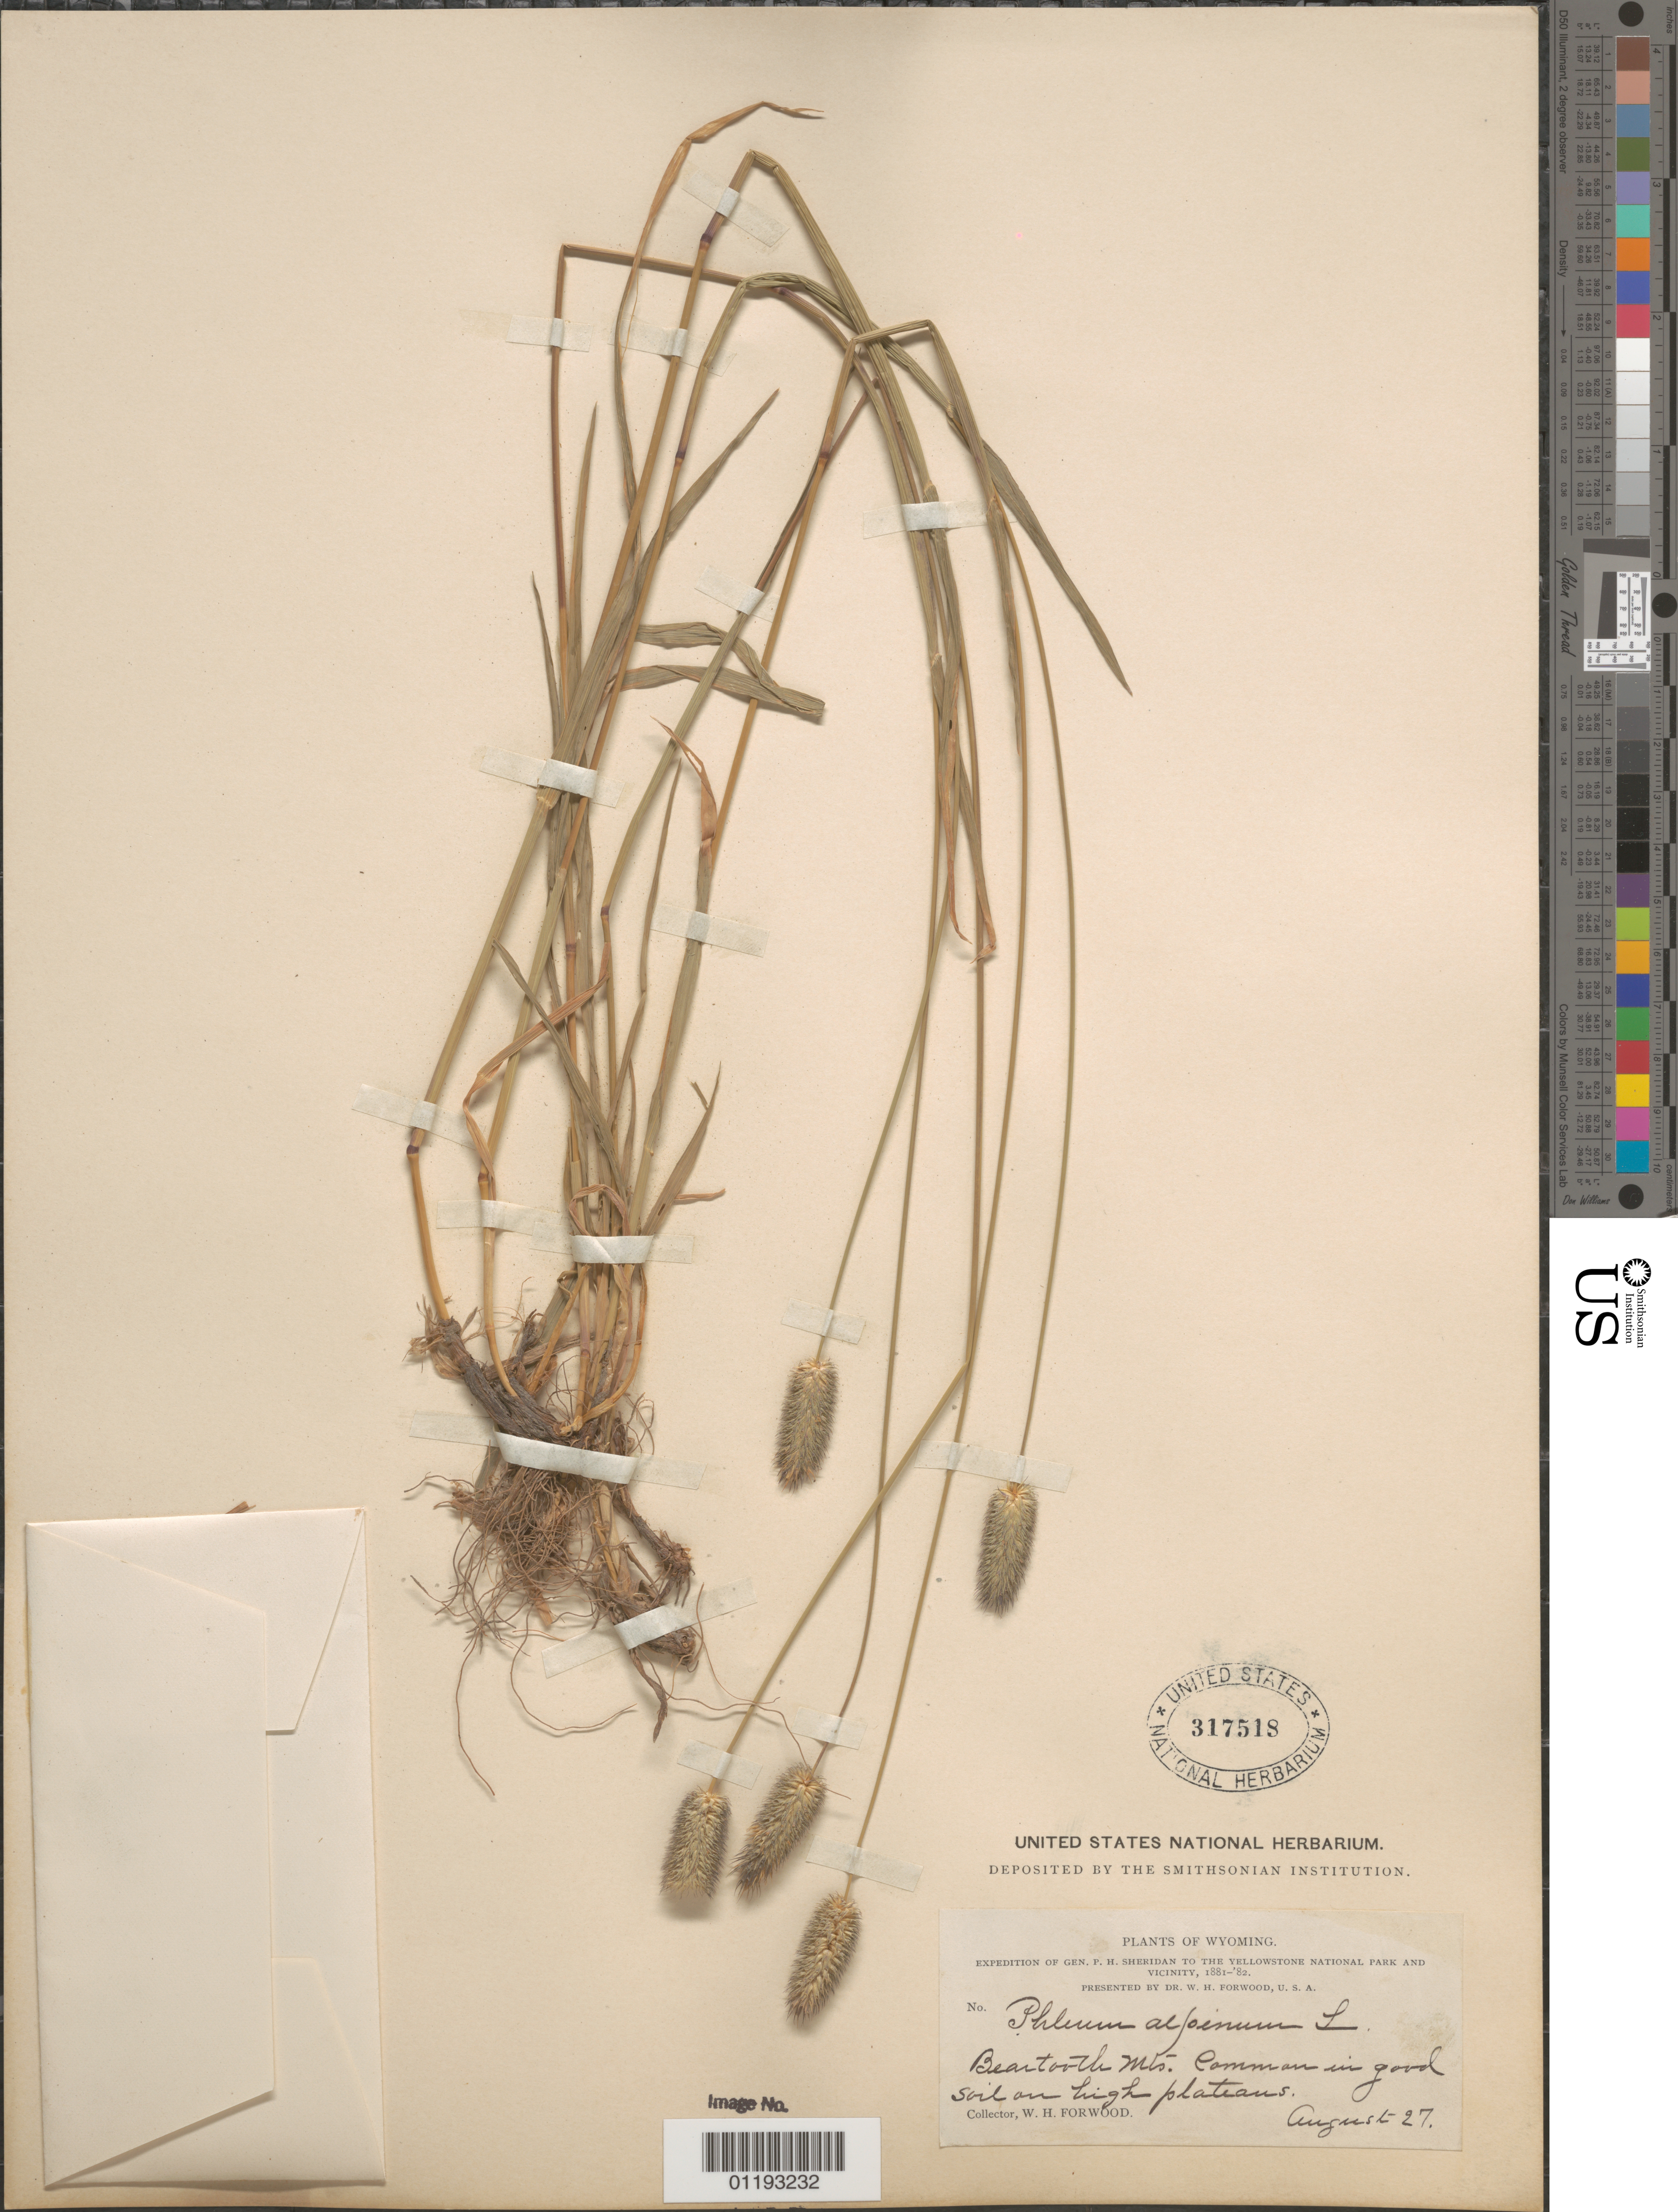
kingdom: Plantae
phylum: Tracheophyta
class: Liliopsida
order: Poales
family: Poaceae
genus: Phleum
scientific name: Phleum alpinum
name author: L.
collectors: W. Forwood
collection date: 1881-08-27 or 1882-08-27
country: United States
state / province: Wyoming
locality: Beartooth Mts.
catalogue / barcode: US 317518